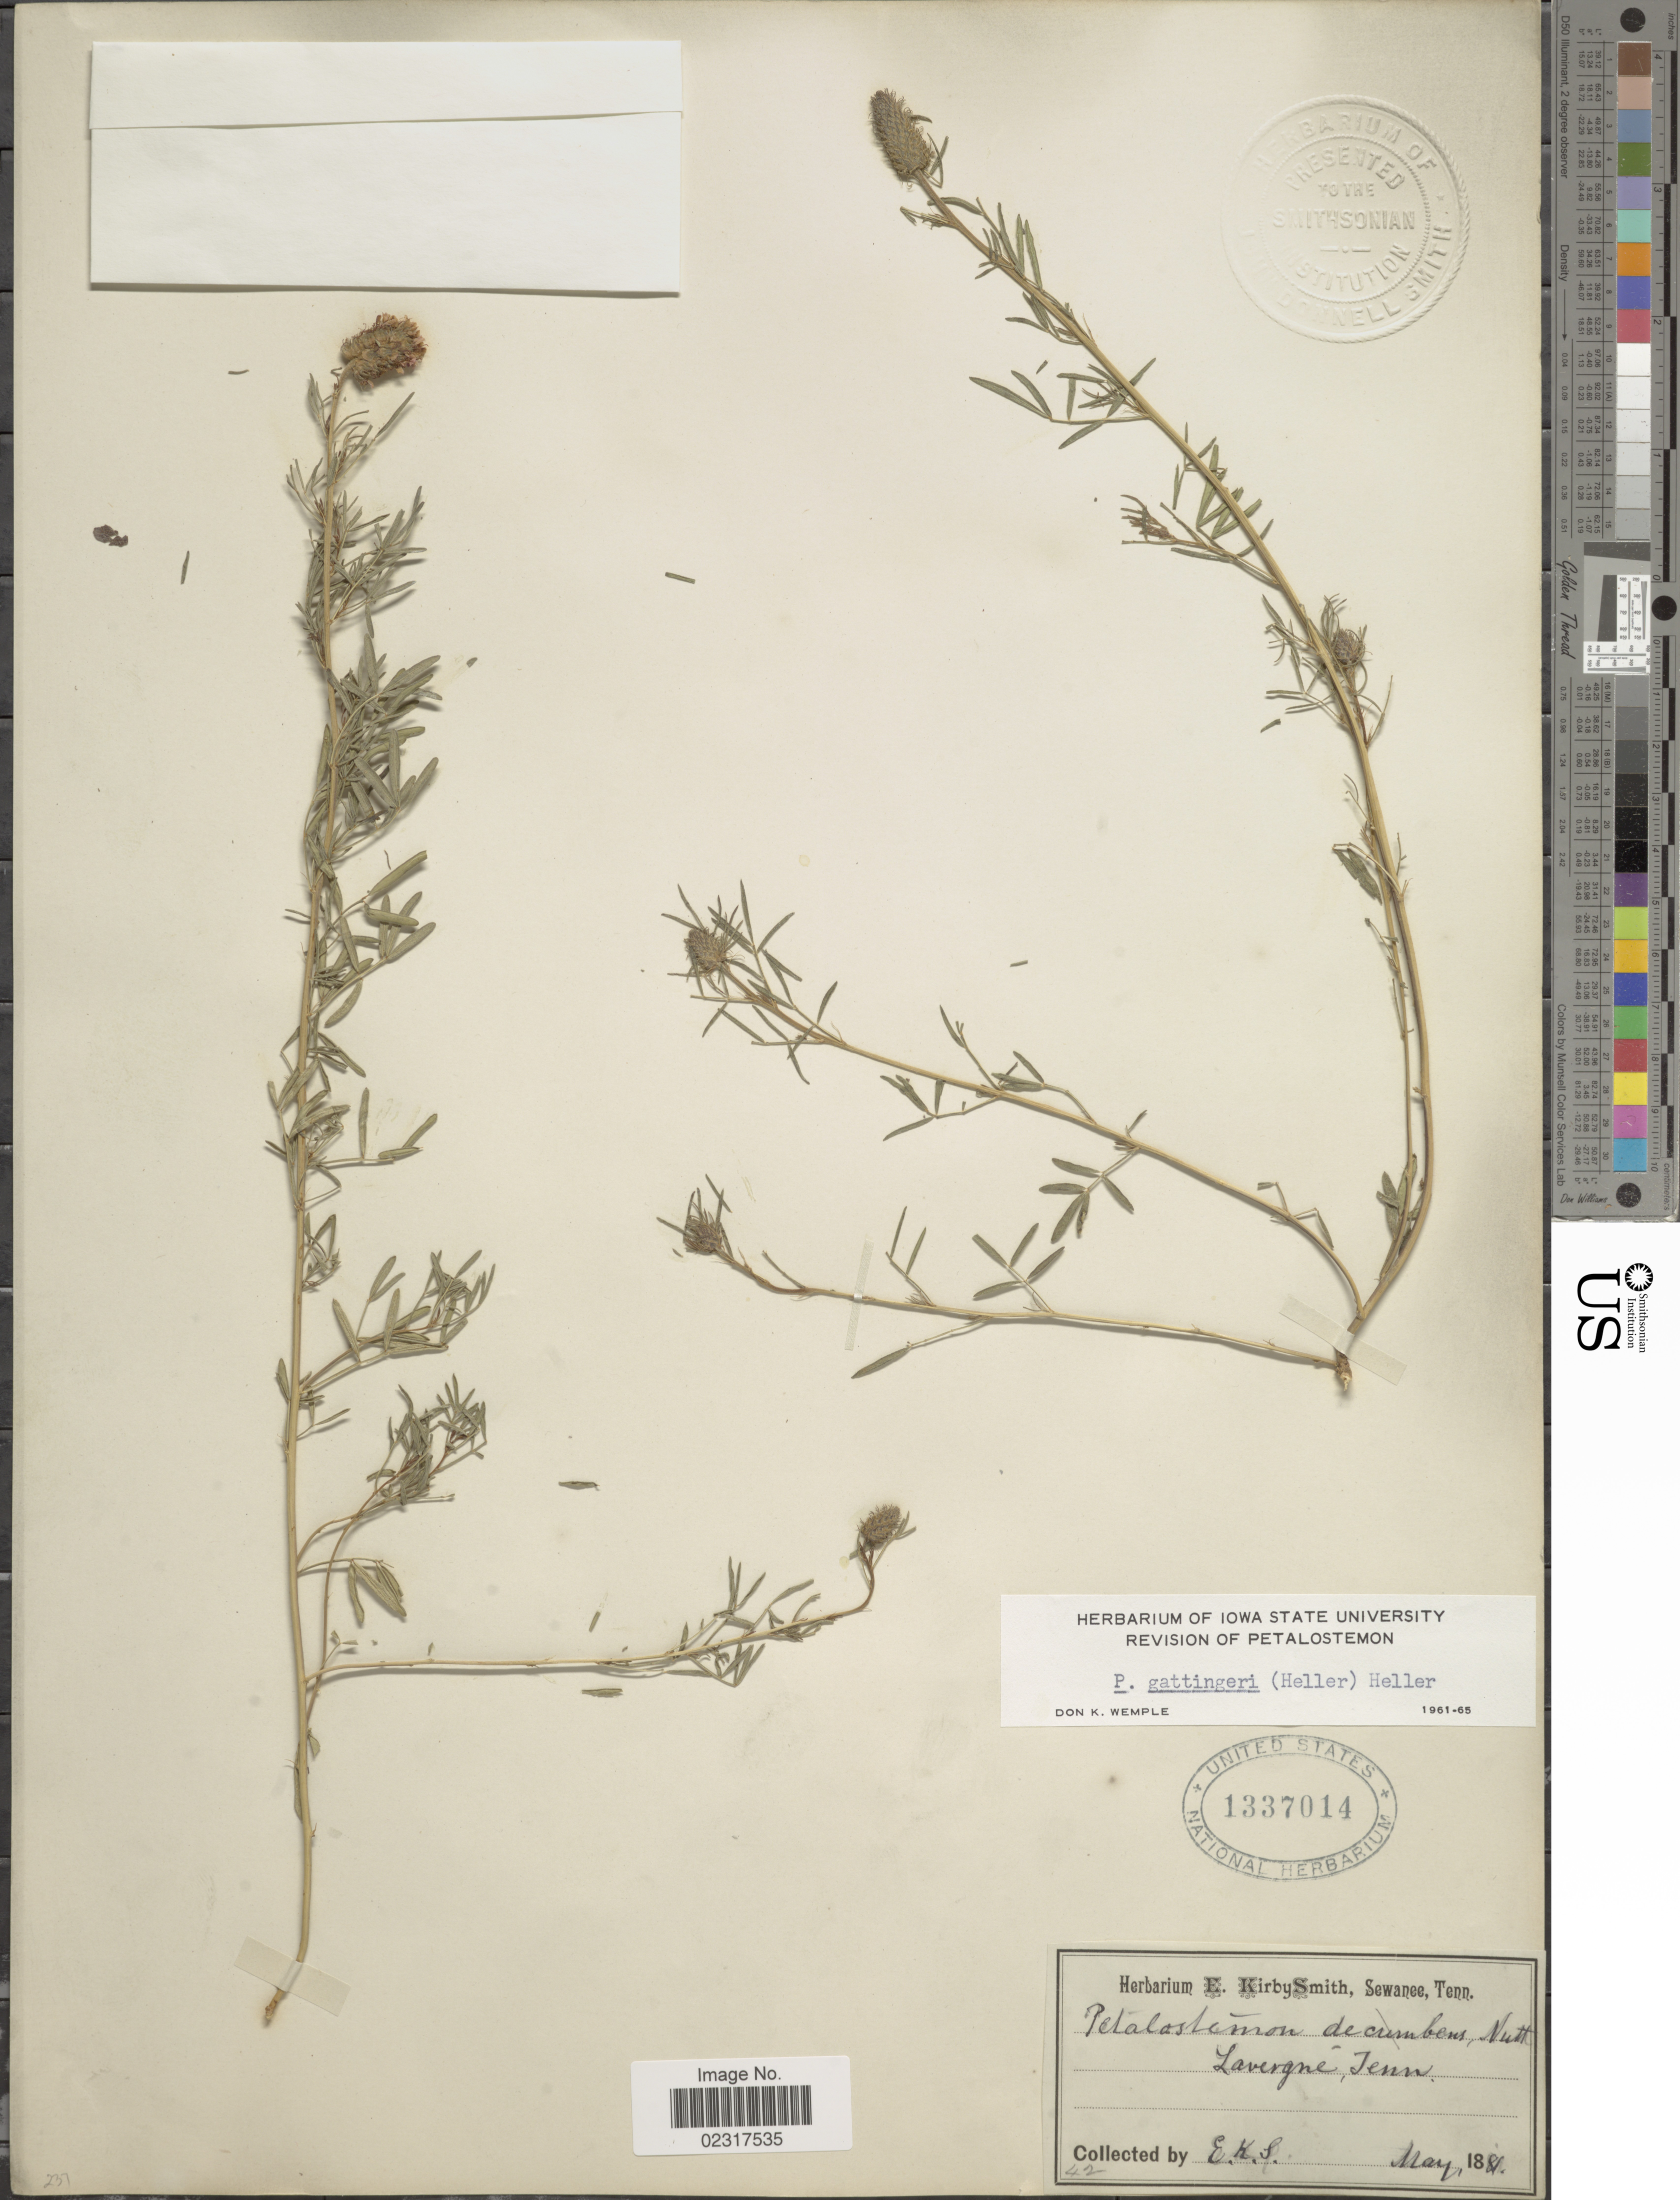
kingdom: Plantae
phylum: Tracheophyta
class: Magnoliopsida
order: Fabales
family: Fabaceae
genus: Dalea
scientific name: Dalea gattingeri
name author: (A. Heller) Barneby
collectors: E. Smith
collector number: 42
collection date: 1881-05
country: United States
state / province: Tennessee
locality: Lavergne.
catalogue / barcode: US 1337014